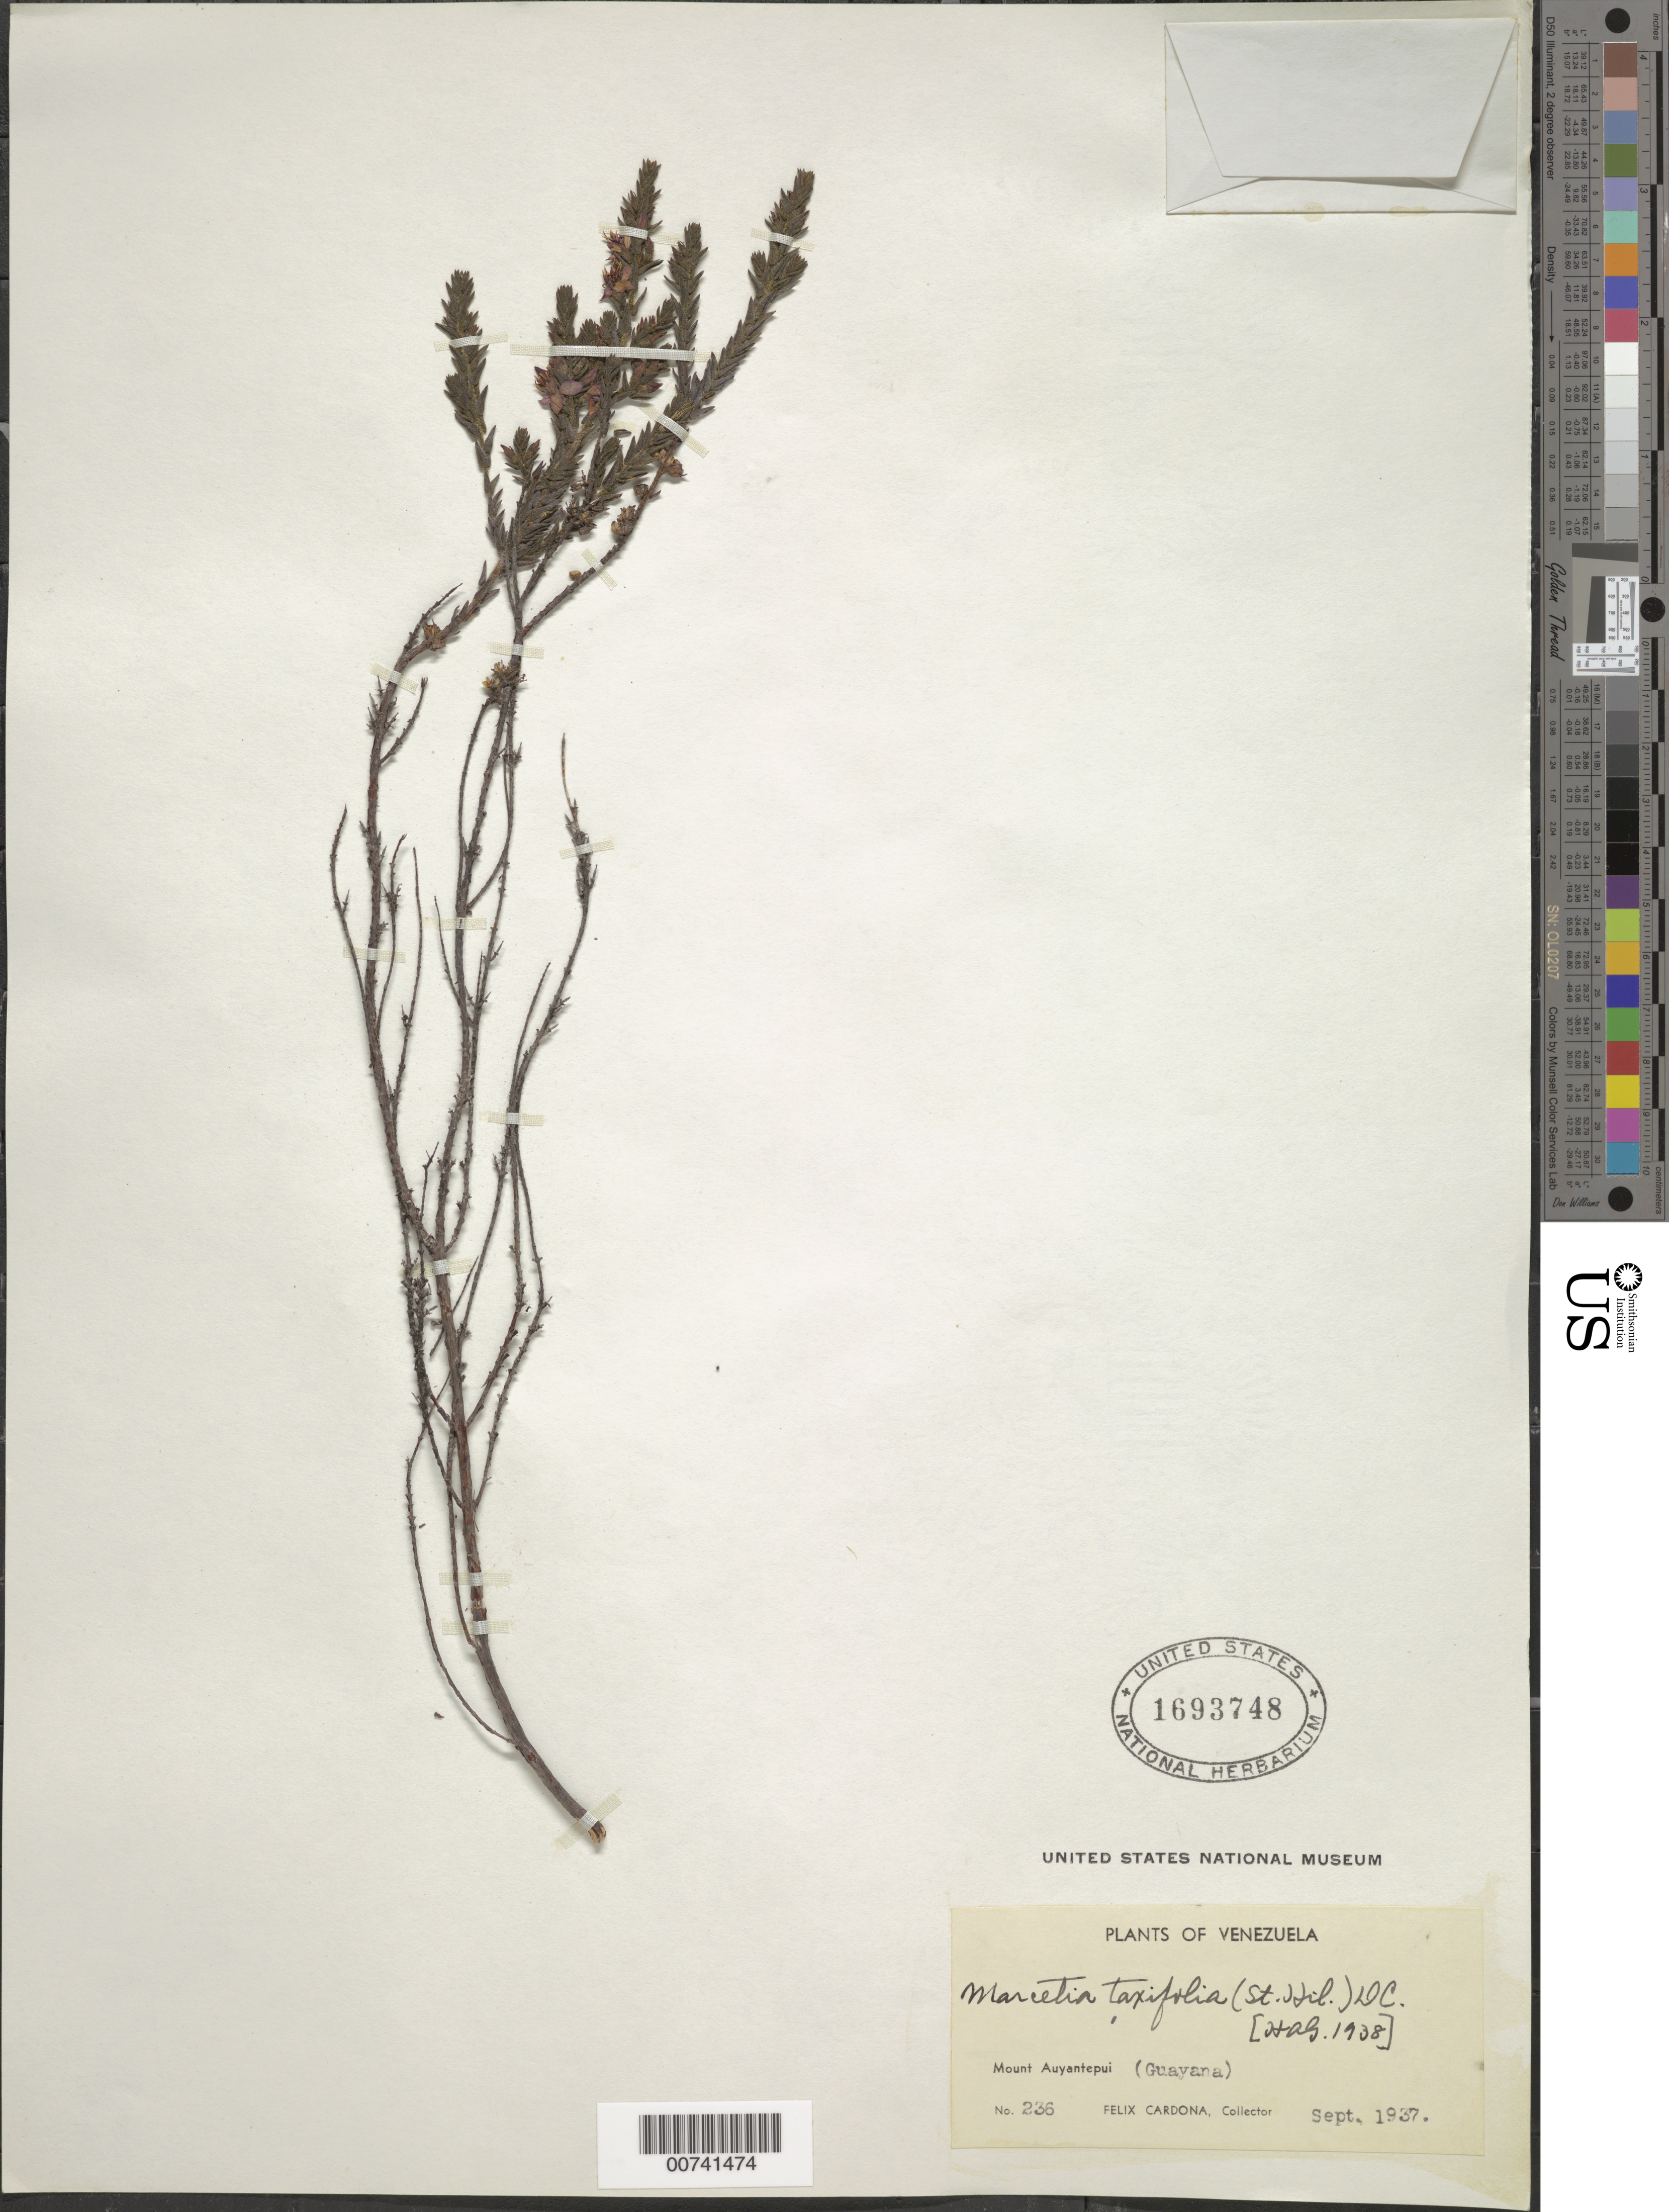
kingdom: Plantae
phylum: Tracheophyta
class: Magnoliopsida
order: Myrtales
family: Melastomataceae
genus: Marcetia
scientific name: Marcetia taxifolia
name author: (A. St.-Hil.) DC.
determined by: Gleason, H. A.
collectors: F. Cardona Puig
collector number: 236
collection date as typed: Sep-37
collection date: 1937-09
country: Venezuela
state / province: Bolívar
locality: Cerro Auyantepuí, Alto Caroní, Guayana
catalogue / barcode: US 1693748